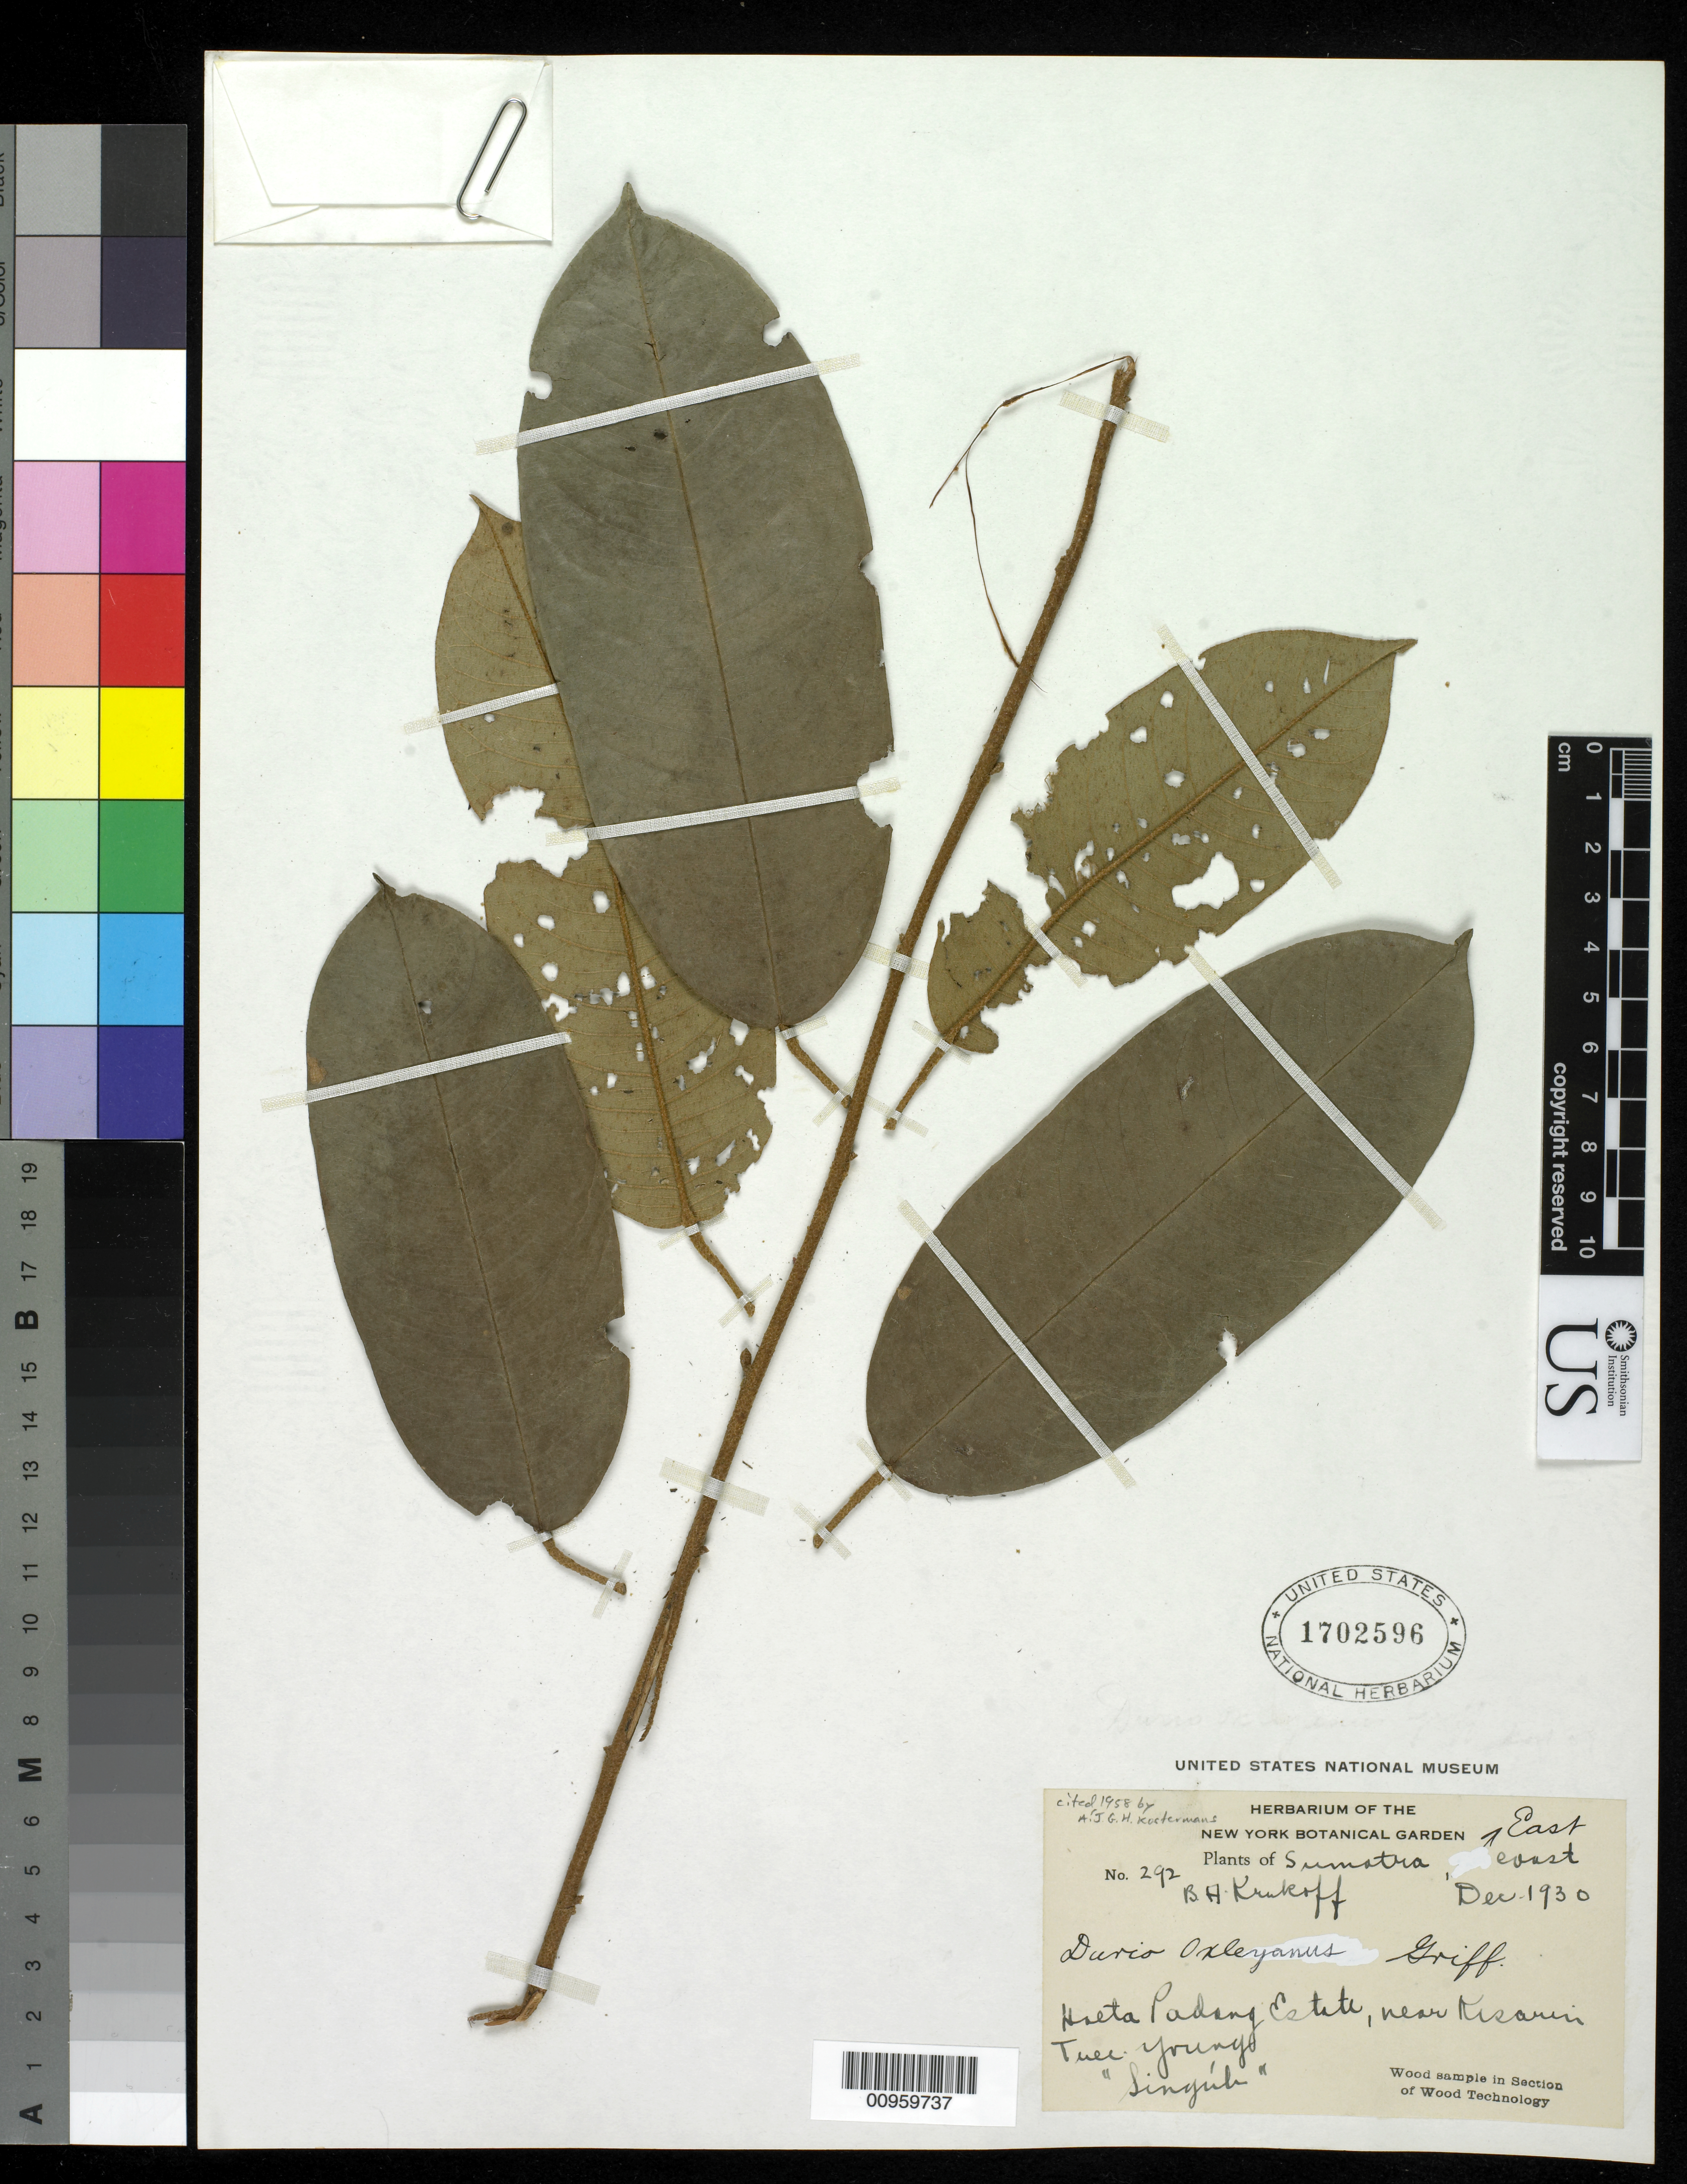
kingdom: Plantae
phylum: Tracheophyta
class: Magnoliopsida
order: Malvales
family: Malvaceae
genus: Durio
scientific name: Durio oxleyanus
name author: Griff.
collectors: B. A. Krukoff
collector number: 292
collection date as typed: Dec 1930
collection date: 1930-12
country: Indonesia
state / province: Sumatra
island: Sumatra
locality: East coast, near Kisauin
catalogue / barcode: US 1702596